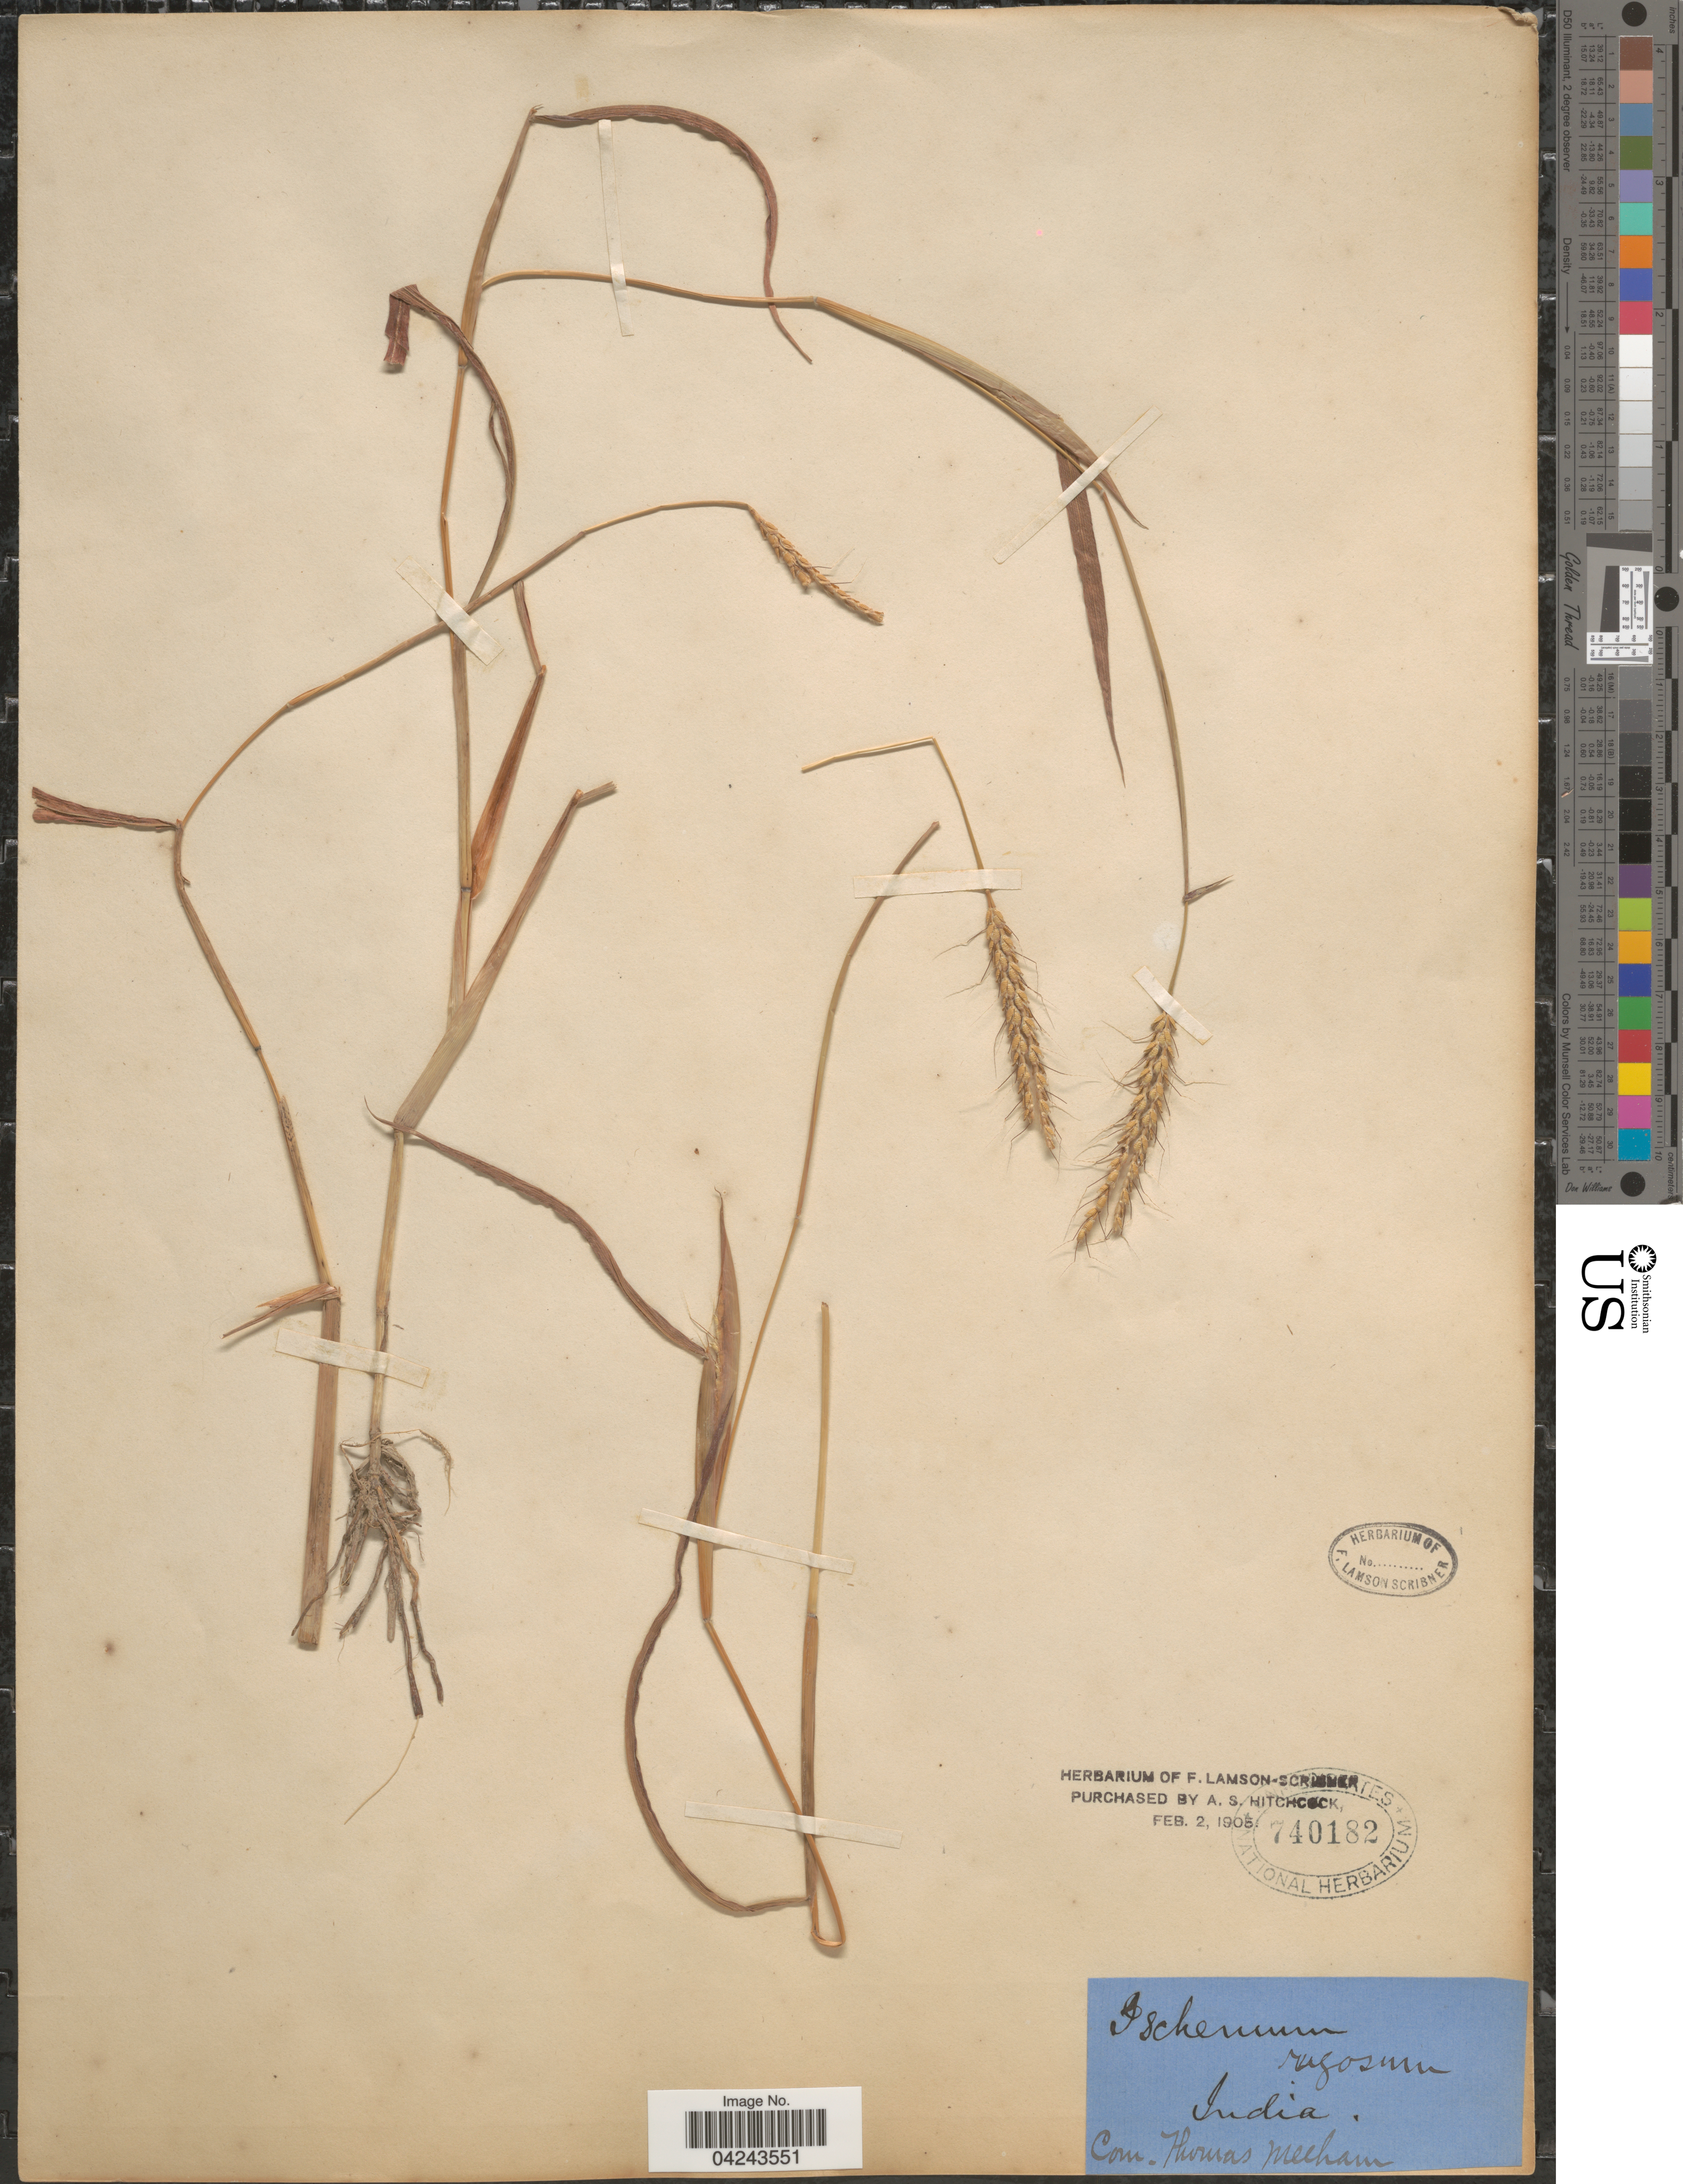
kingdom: Plantae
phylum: Tracheophyta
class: Liliopsida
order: Poales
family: Poaceae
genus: Ischaemum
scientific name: Ischaemum rugosum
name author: Salisb.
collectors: ex herb. F. Lamson Scribner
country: India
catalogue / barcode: US 740182